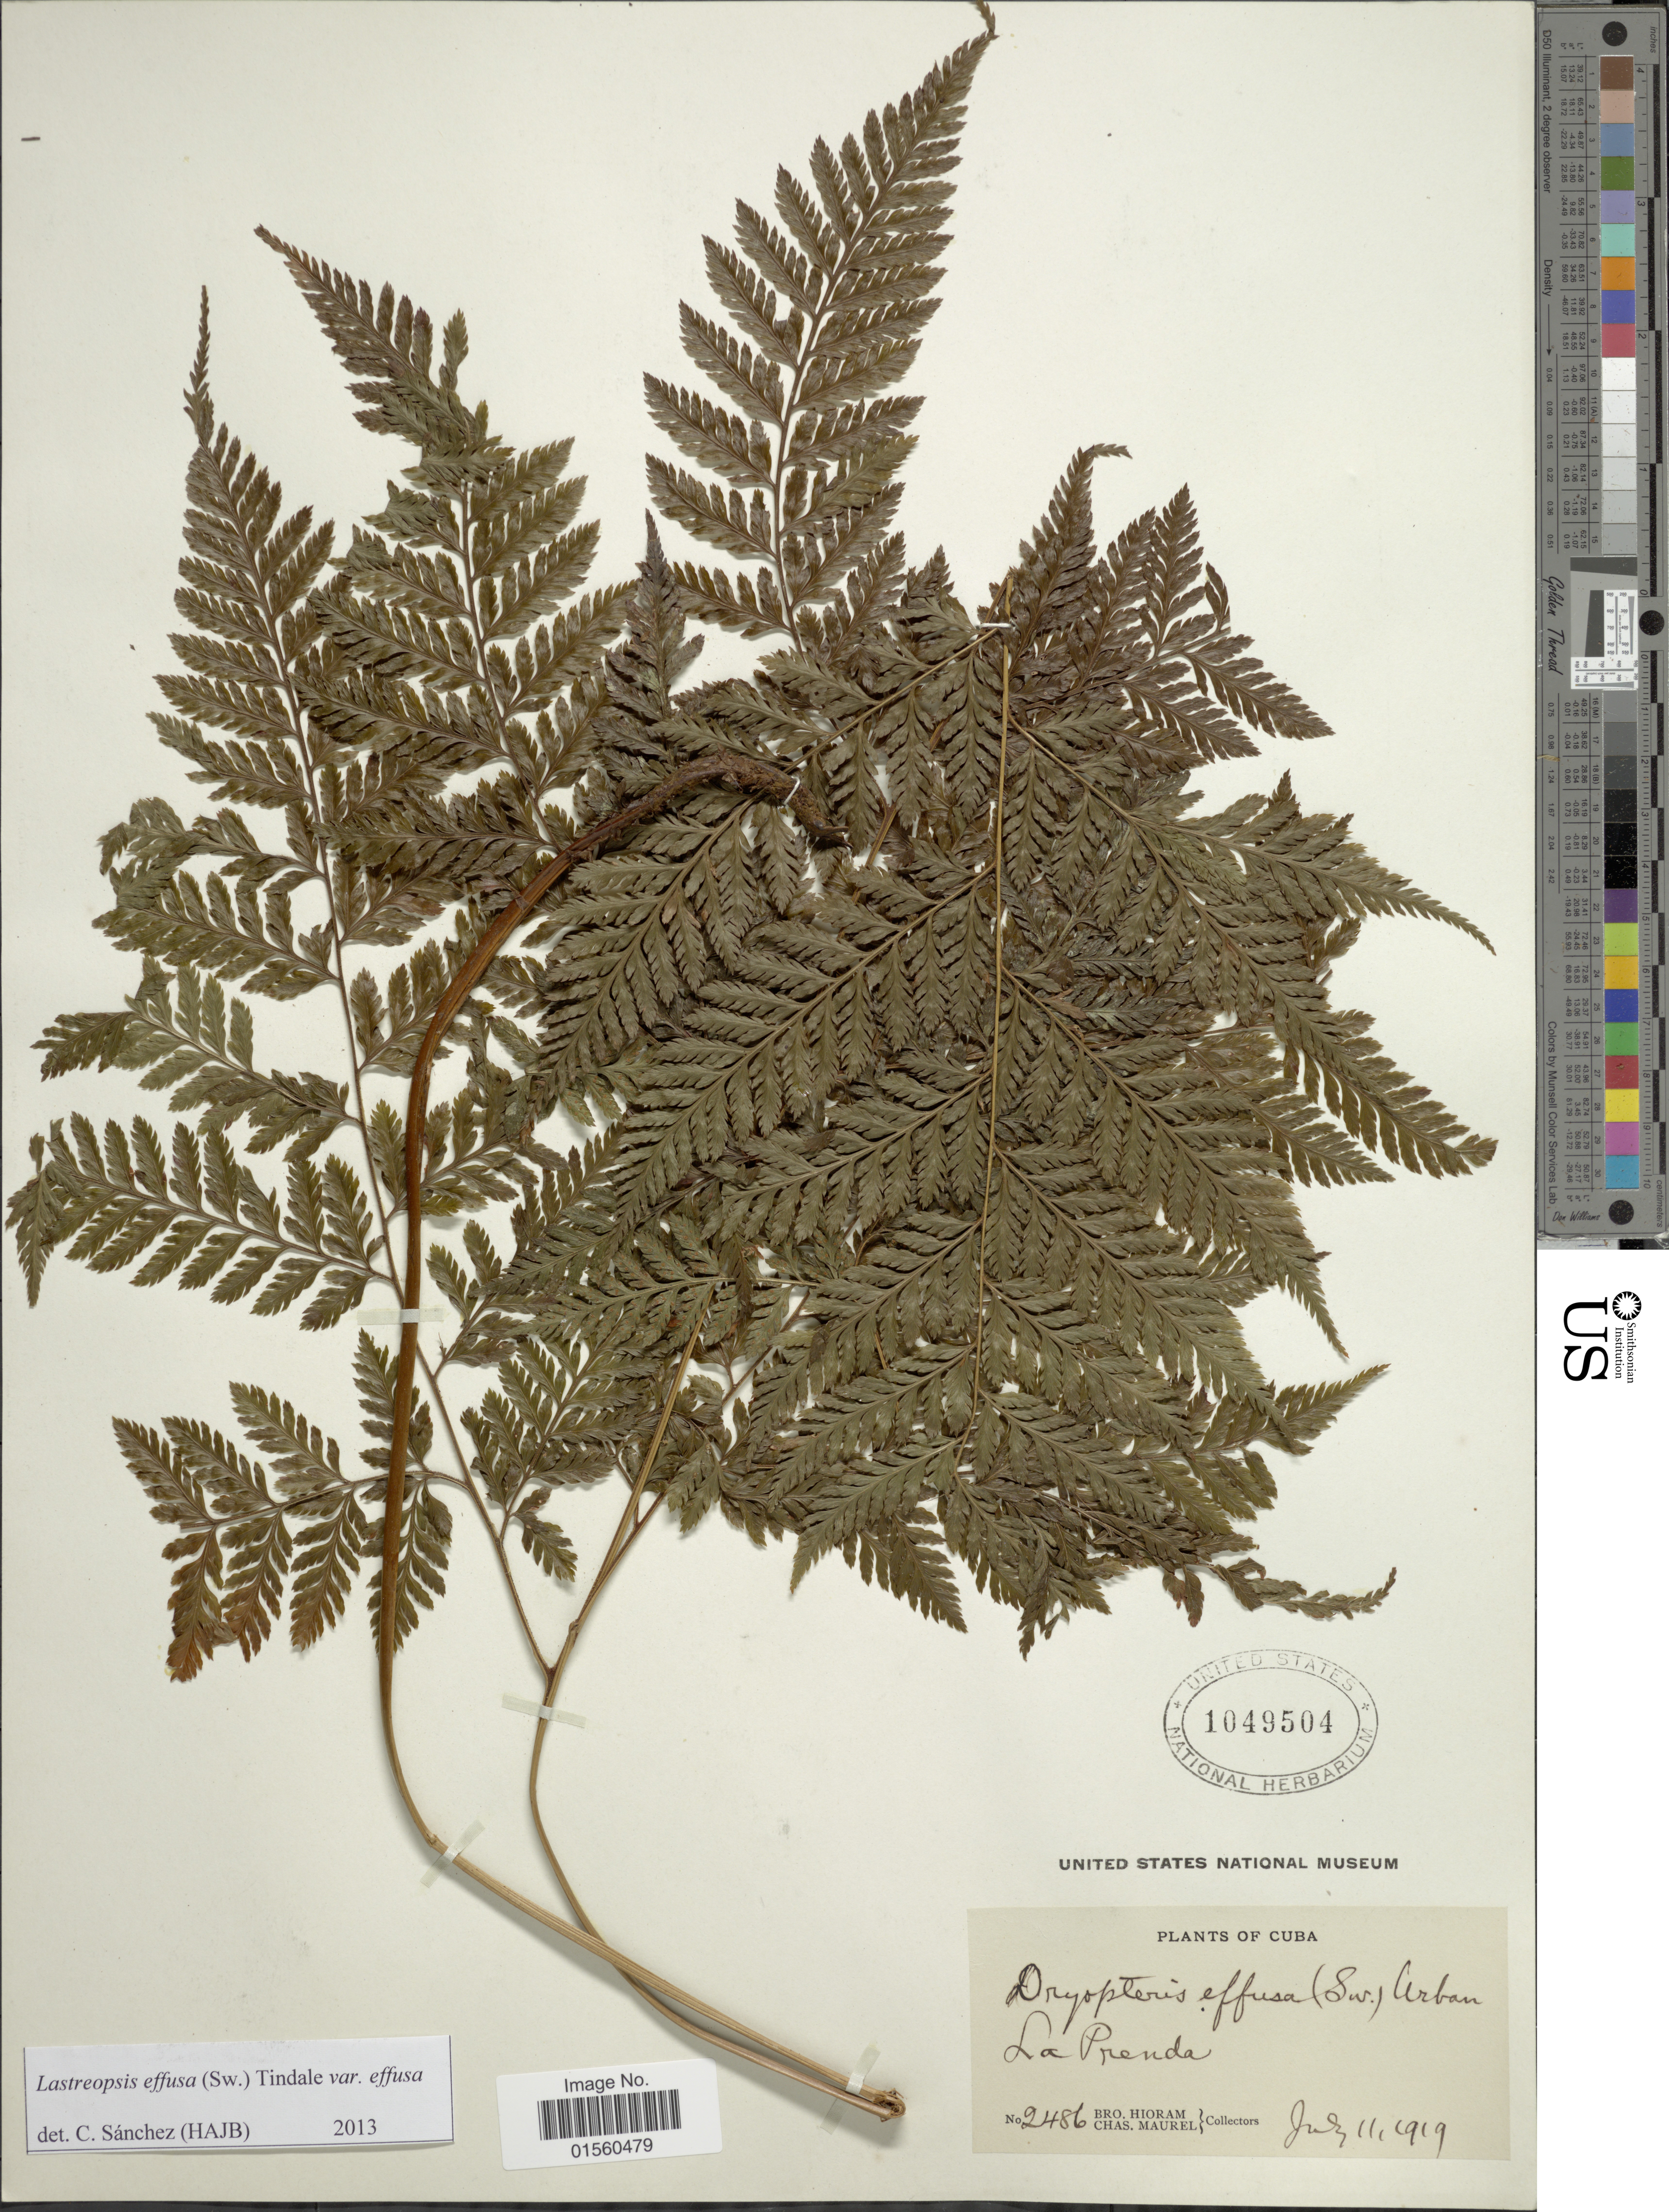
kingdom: Plantae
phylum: Tracheophyta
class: Polypodiopsida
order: Polypodiales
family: Dryopteridaceae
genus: Parapolystichum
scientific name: Parapolystichum effusum var. effusum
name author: (Sw.) Ching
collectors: Bro. Hioram & C. Maurel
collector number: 2486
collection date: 1919-07-11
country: Cuba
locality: La Prenda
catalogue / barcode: US 1049504